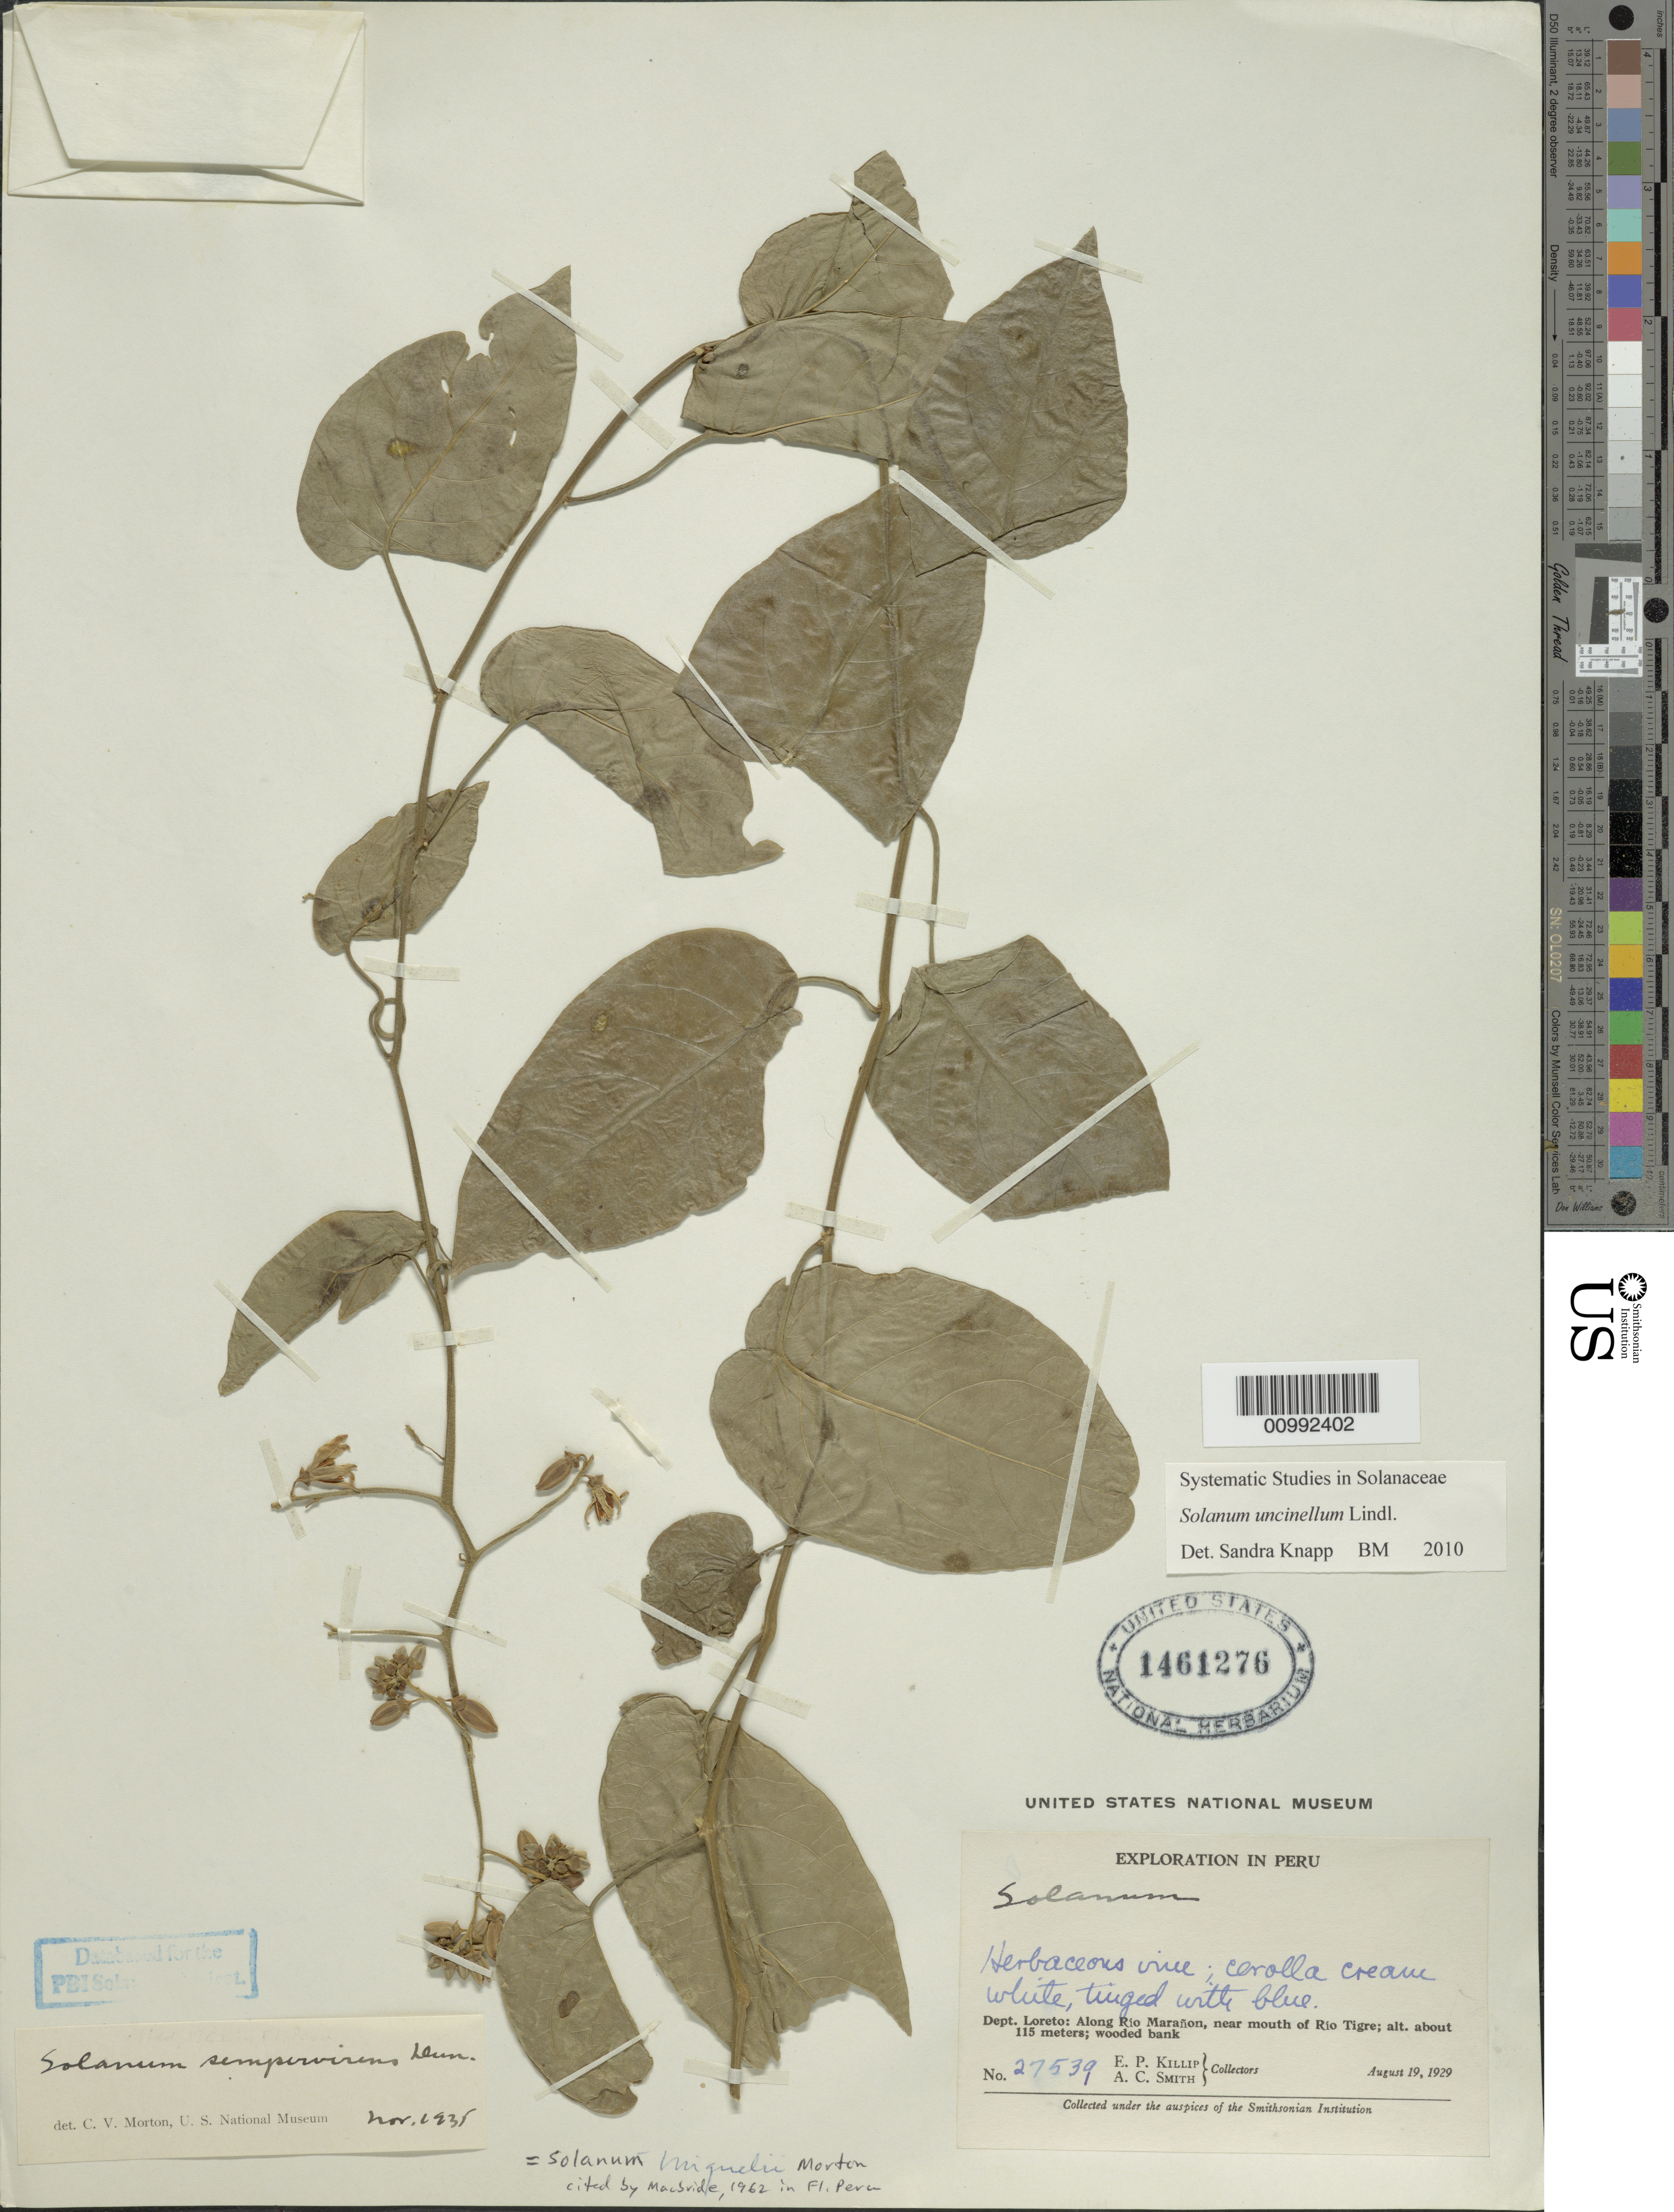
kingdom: Plantae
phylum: Tracheophyta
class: Magnoliopsida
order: Solanales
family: Solanaceae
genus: Solanum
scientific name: Solanum uncinellum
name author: Lindl.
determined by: Knapp, S. D.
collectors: E. P. Killip & A. C. Smith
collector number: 27539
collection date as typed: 19 Aug 1929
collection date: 1929-08-19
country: Peru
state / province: Loreto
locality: along Río Marañon, near mouth of Río Tigre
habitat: wooded bank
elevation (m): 115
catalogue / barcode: US 1461276